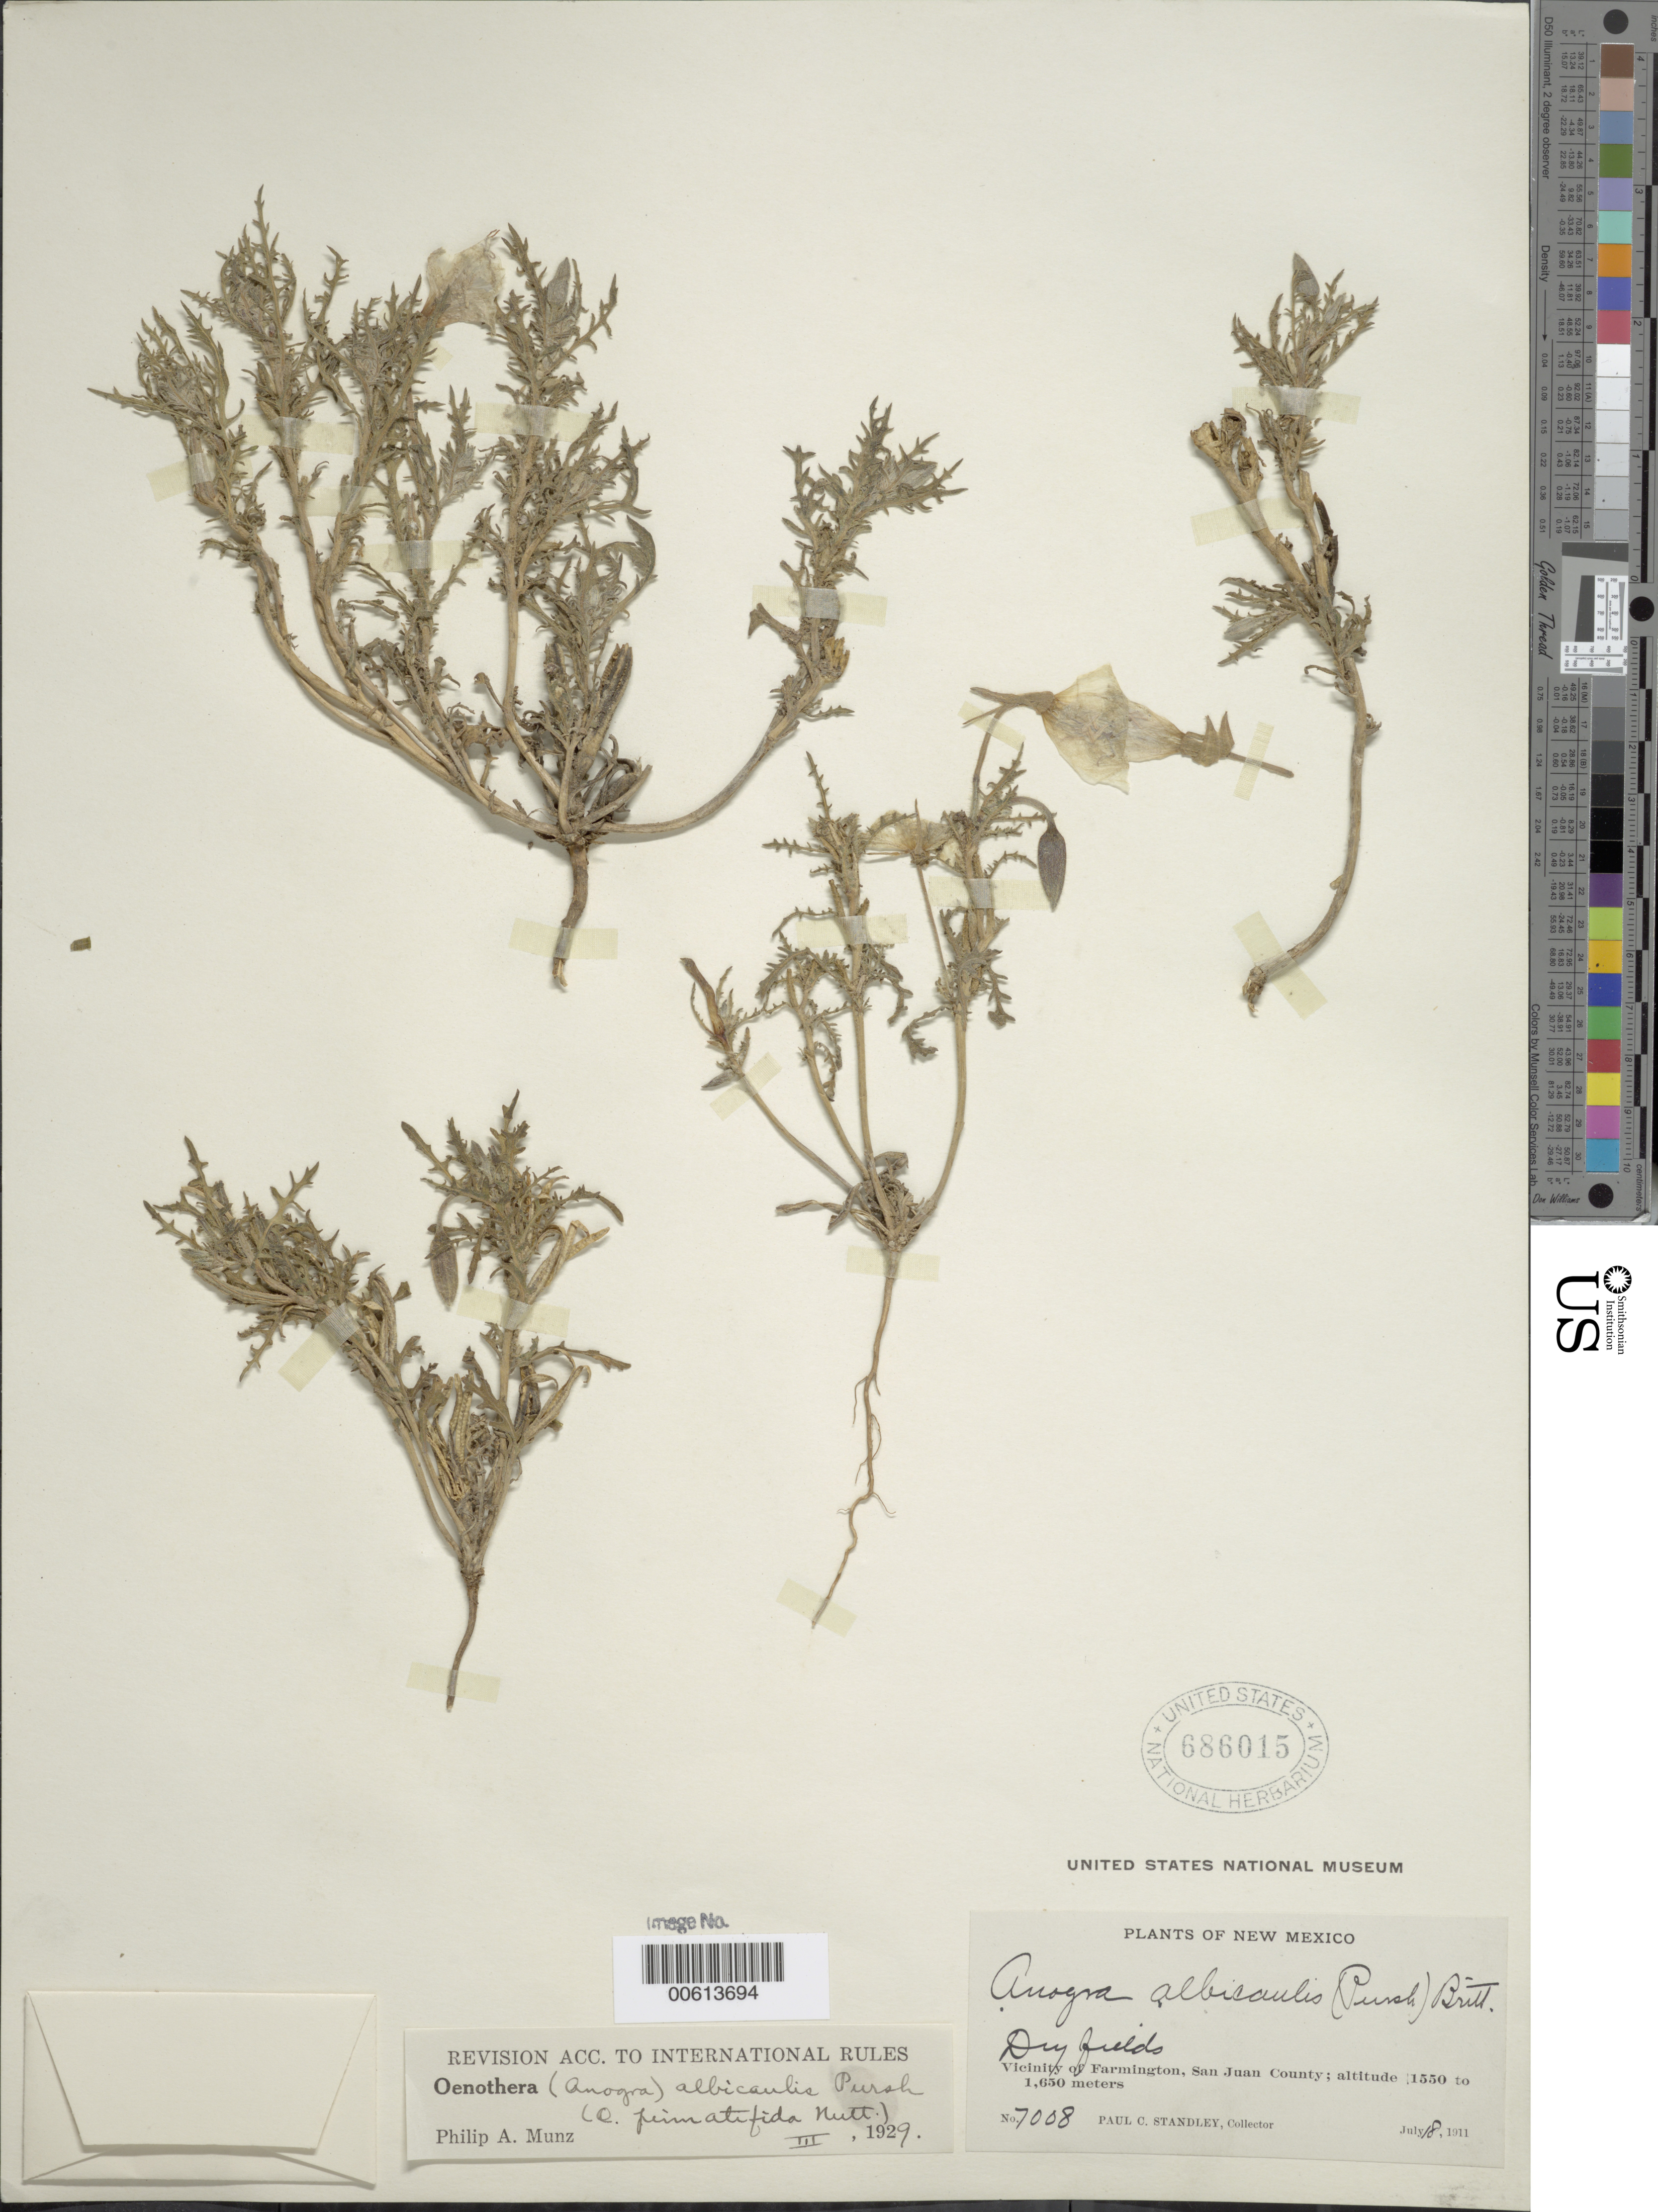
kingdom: Plantae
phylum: Tracheophyta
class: Magnoliopsida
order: Myrtales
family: Onagraceae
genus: Oenothera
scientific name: Oenothera albicaulis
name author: Pursh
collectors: P. C. Standley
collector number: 7008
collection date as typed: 18 Jul 1911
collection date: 1911-07-18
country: United States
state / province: New Mexico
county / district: San Juan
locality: Farmington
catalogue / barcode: US 686015